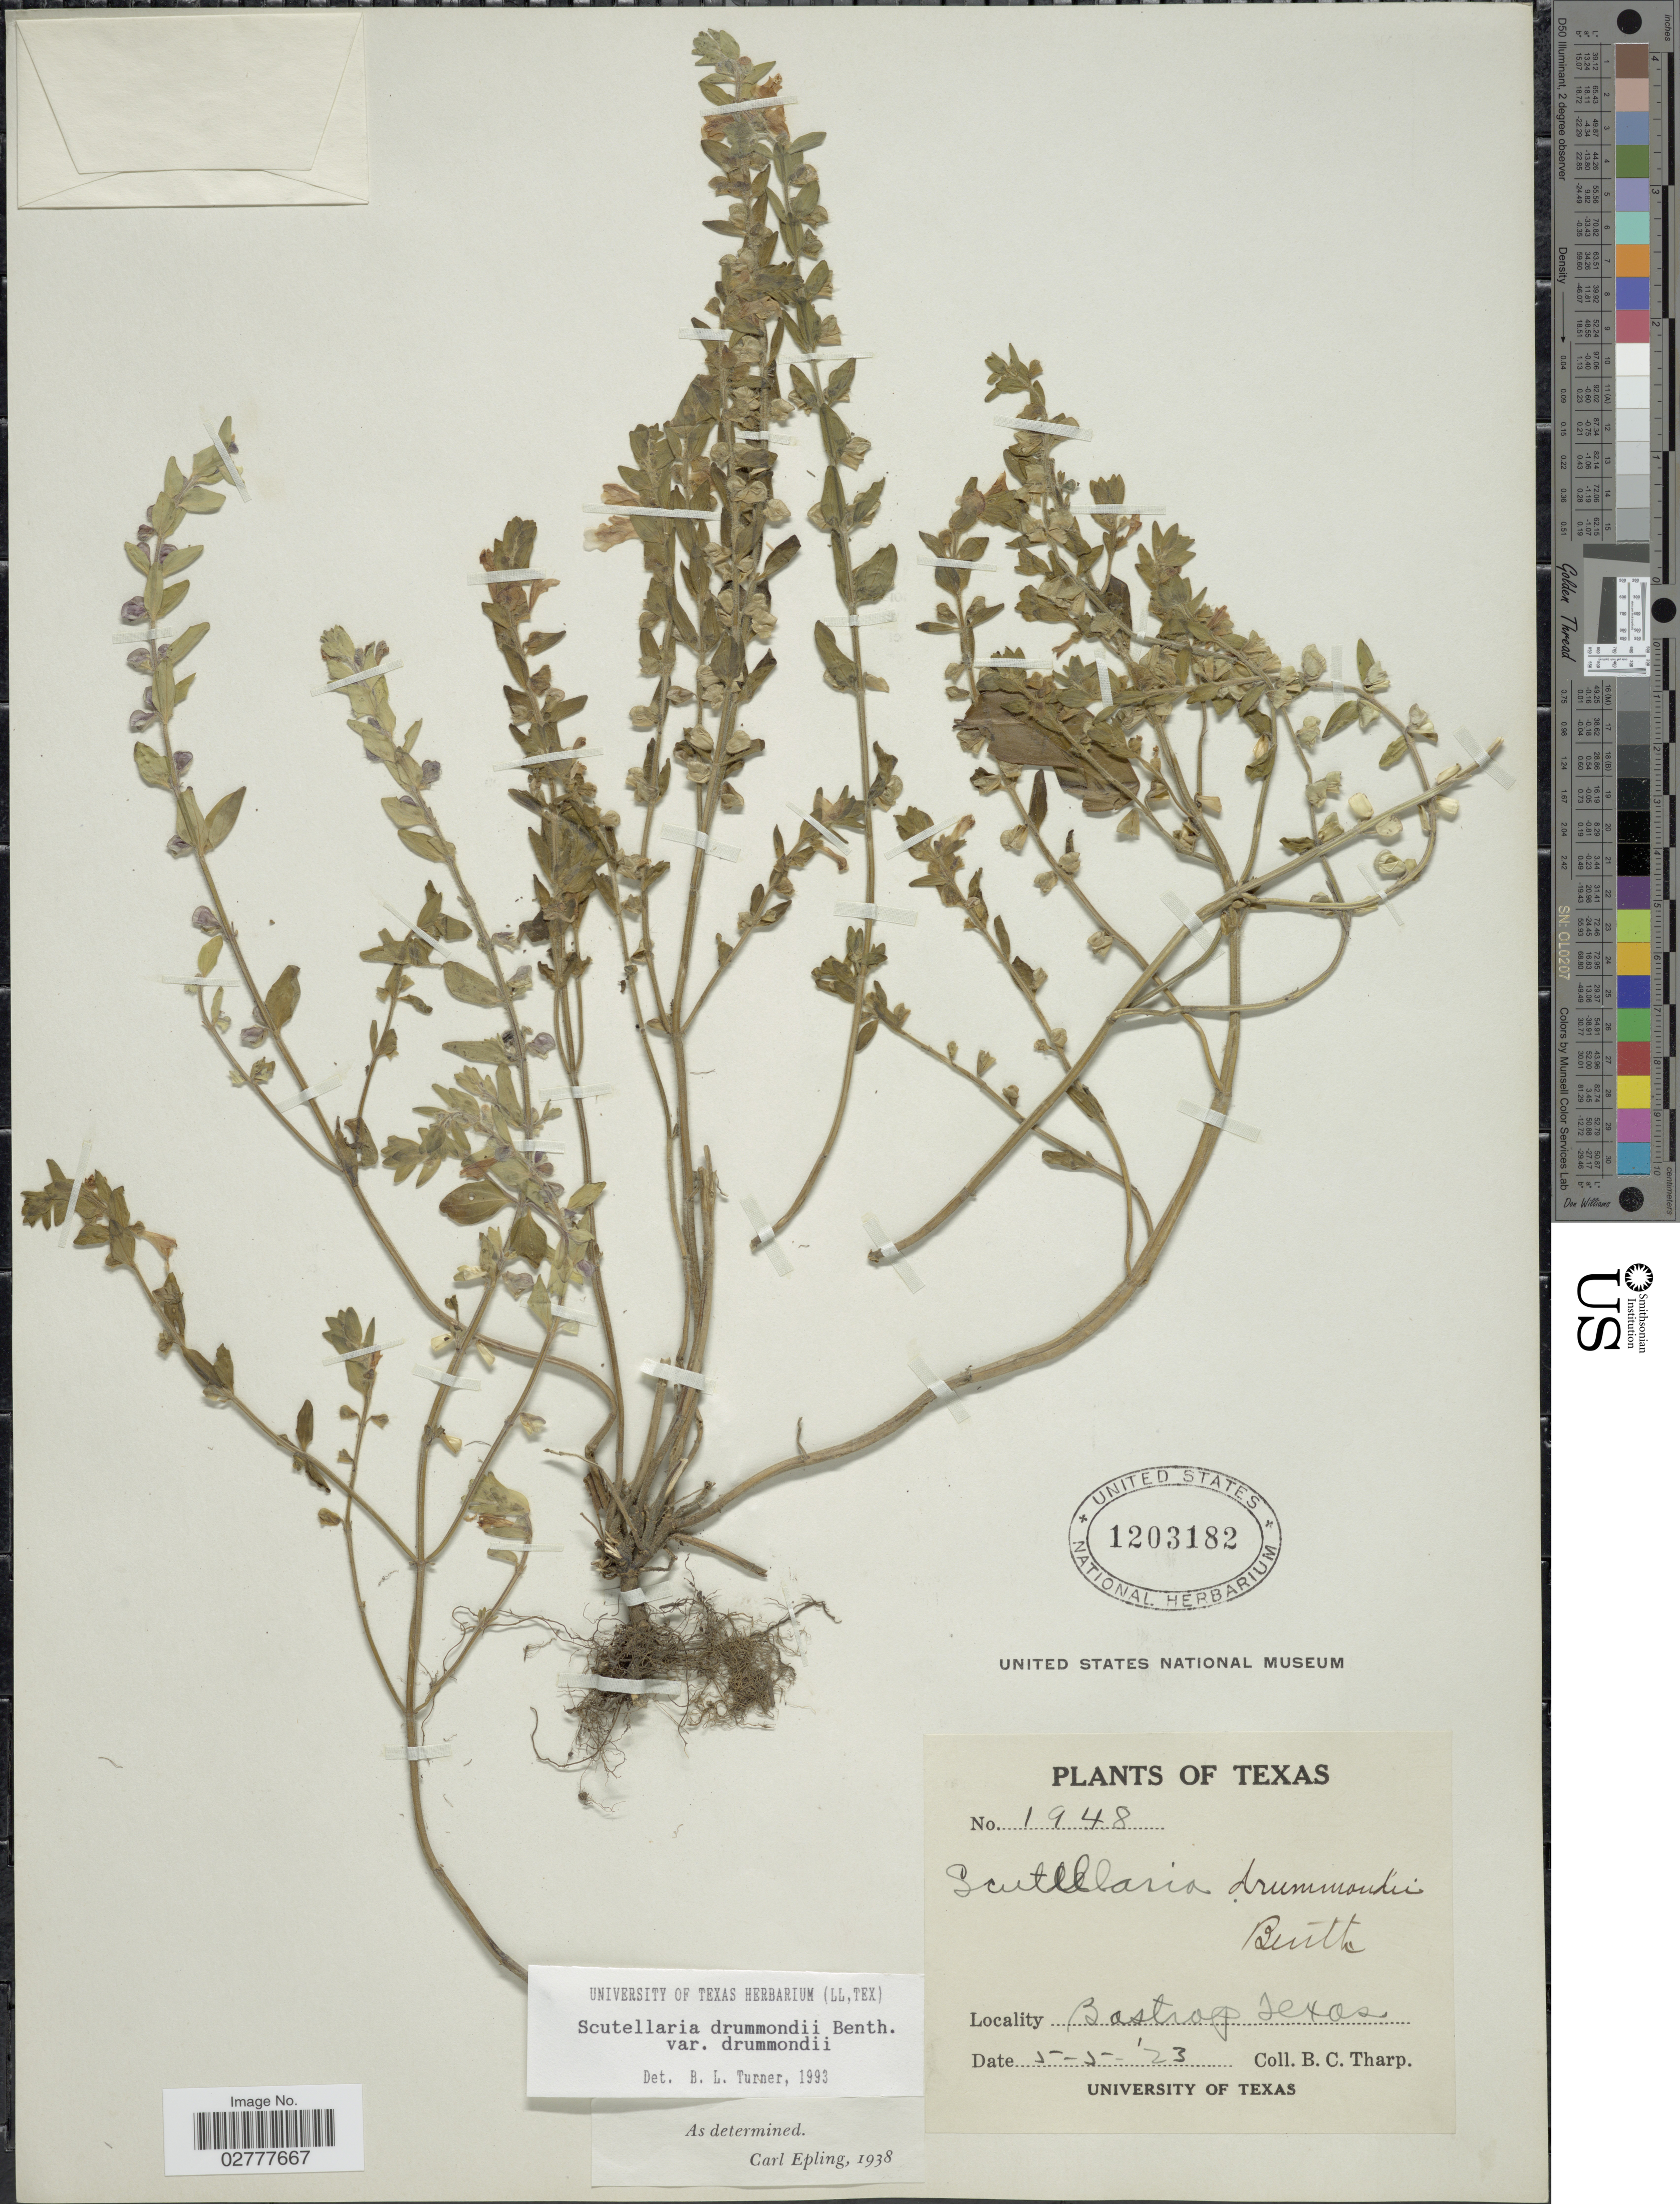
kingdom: Plantae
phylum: Tracheophyta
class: Magnoliopsida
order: Lamiales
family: Lamiaceae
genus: Scutellaria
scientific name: Scutellaria drummondii var. drummondii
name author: Benth.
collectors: B. C. Tharp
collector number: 1948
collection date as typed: Transcribed d/m/y: 5/5/23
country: United States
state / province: Texas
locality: Bastrop Texas.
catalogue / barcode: US 1203182